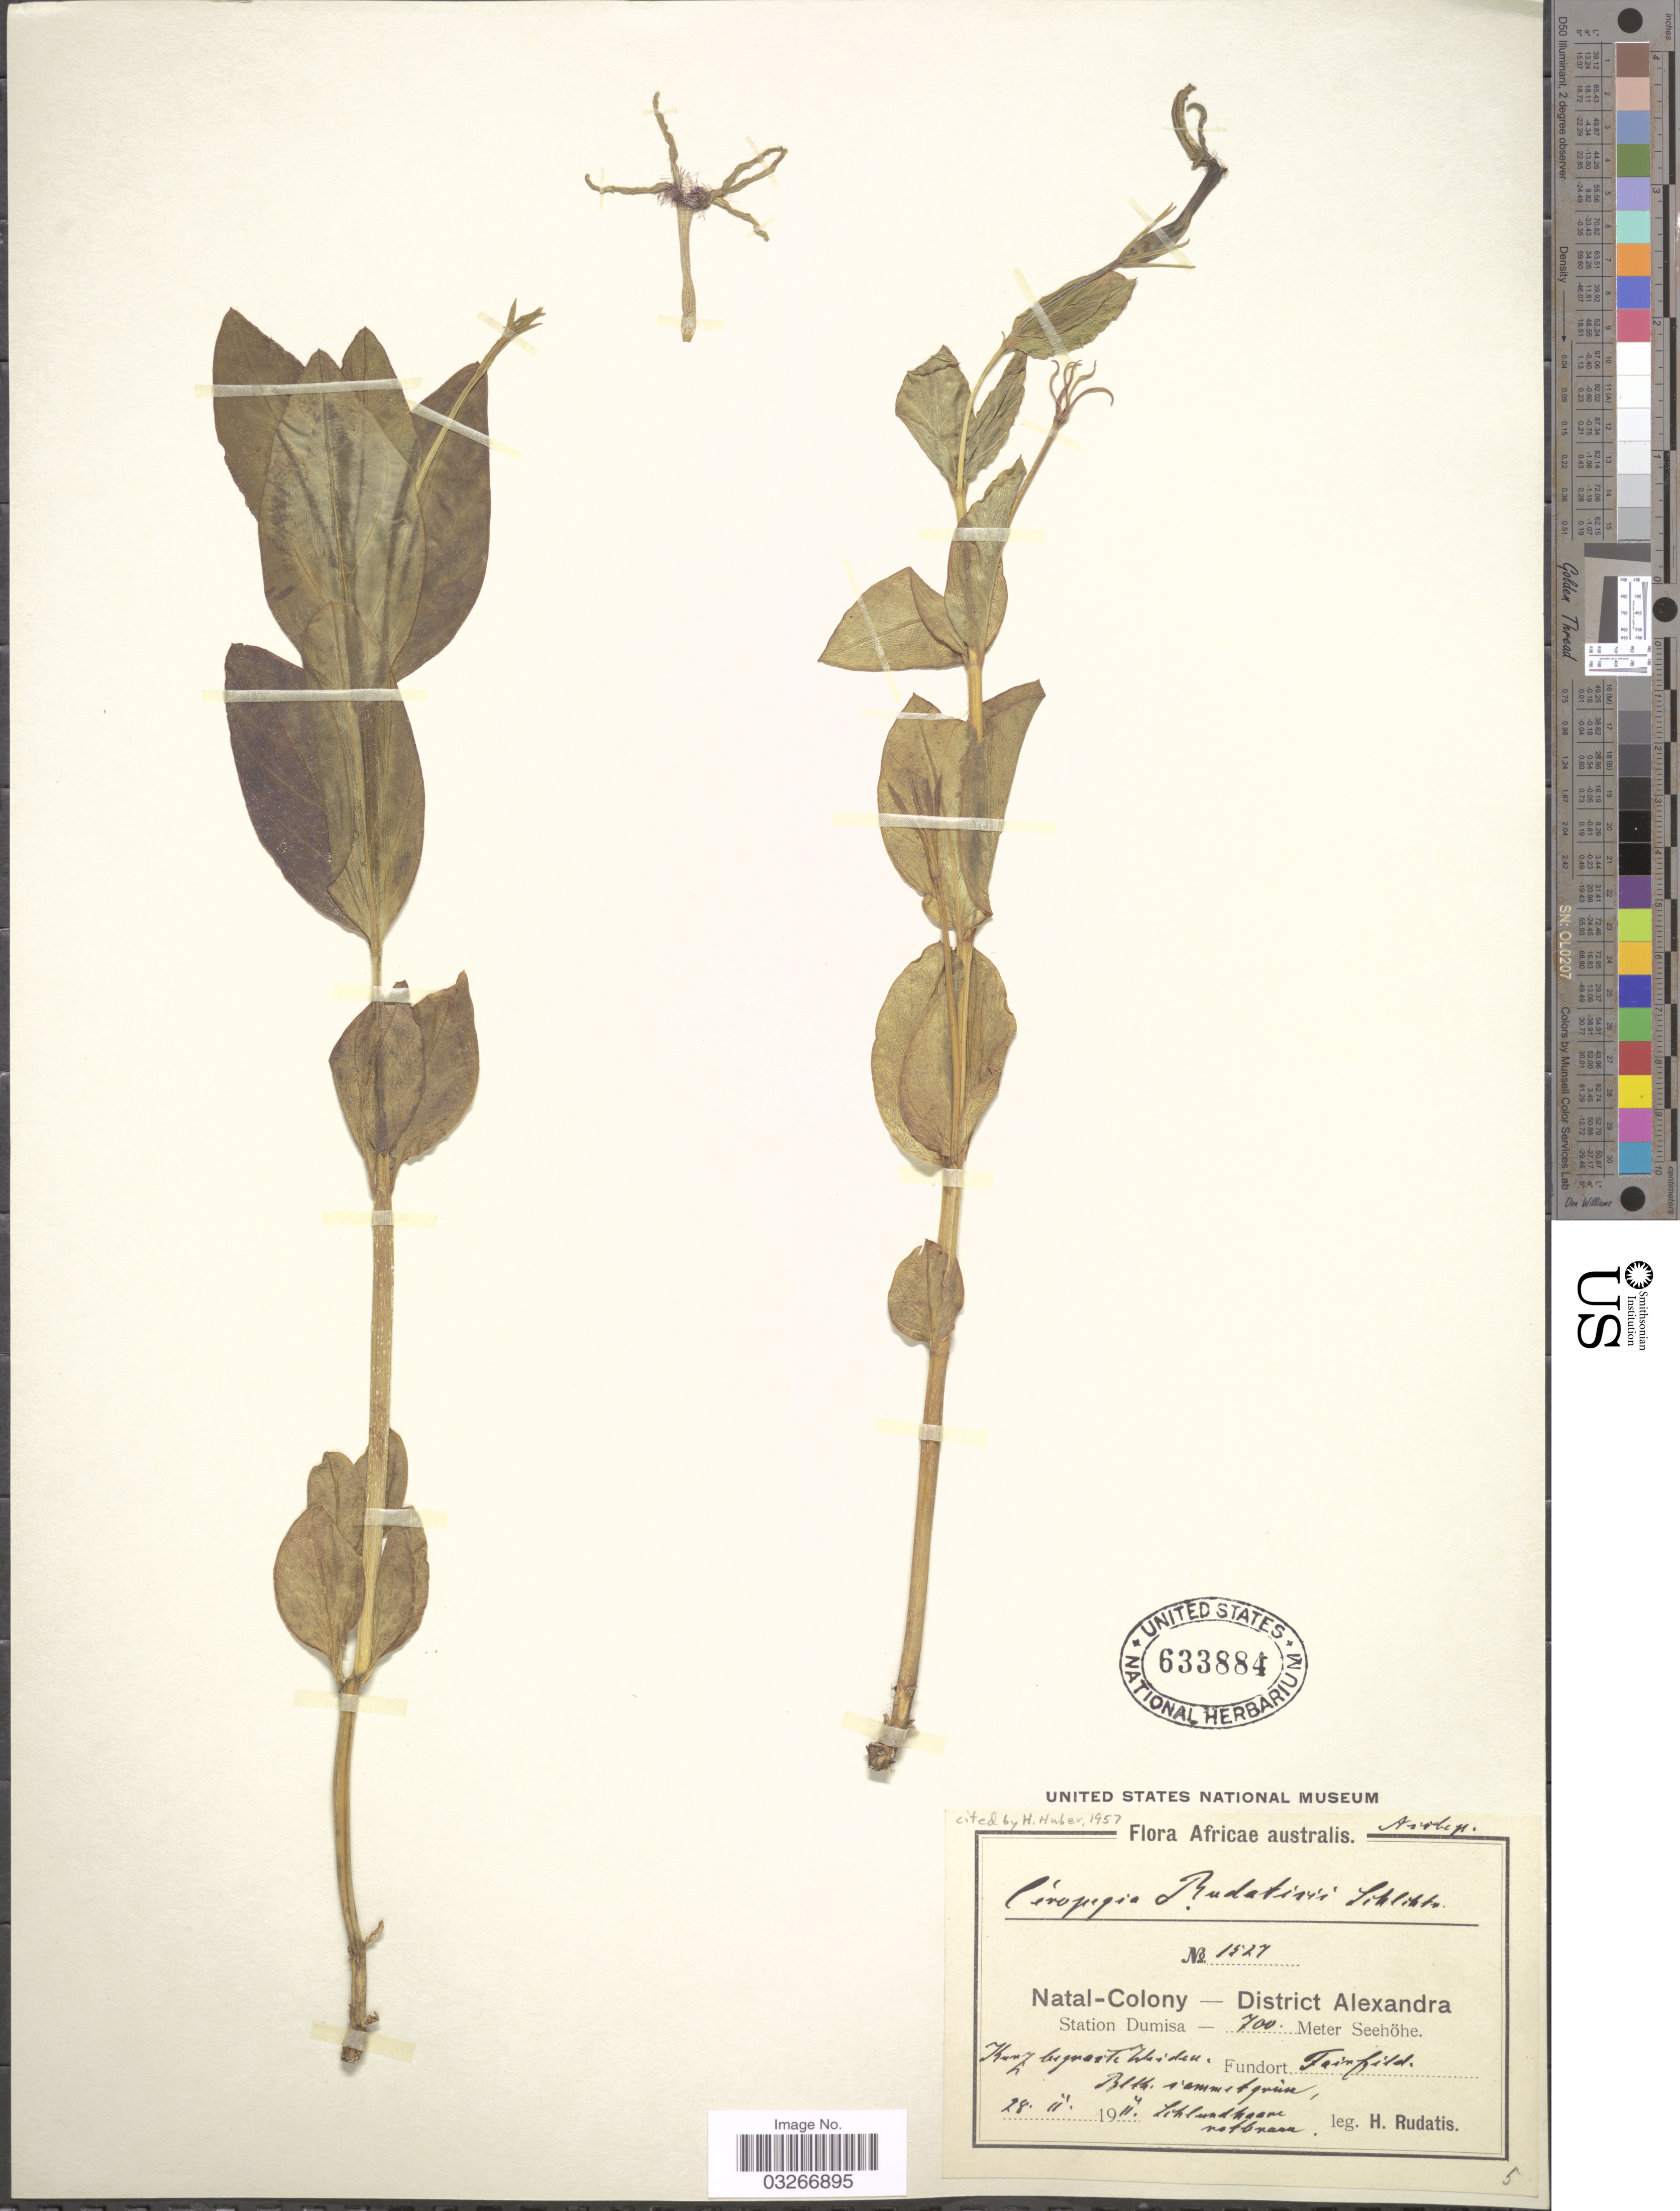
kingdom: Plantae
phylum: Tracheophyta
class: Magnoliopsida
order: Gentianales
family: Apocynaceae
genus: Ceropegia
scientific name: Ceropegia rudatisii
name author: Schltr.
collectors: H. Rudatis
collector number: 1527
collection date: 1911-11-28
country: South Africa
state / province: KwaZulu-Natal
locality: Africae australis. Natal - Colony - District Alexandra. Station Dumisa.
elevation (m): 700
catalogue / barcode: US 633884